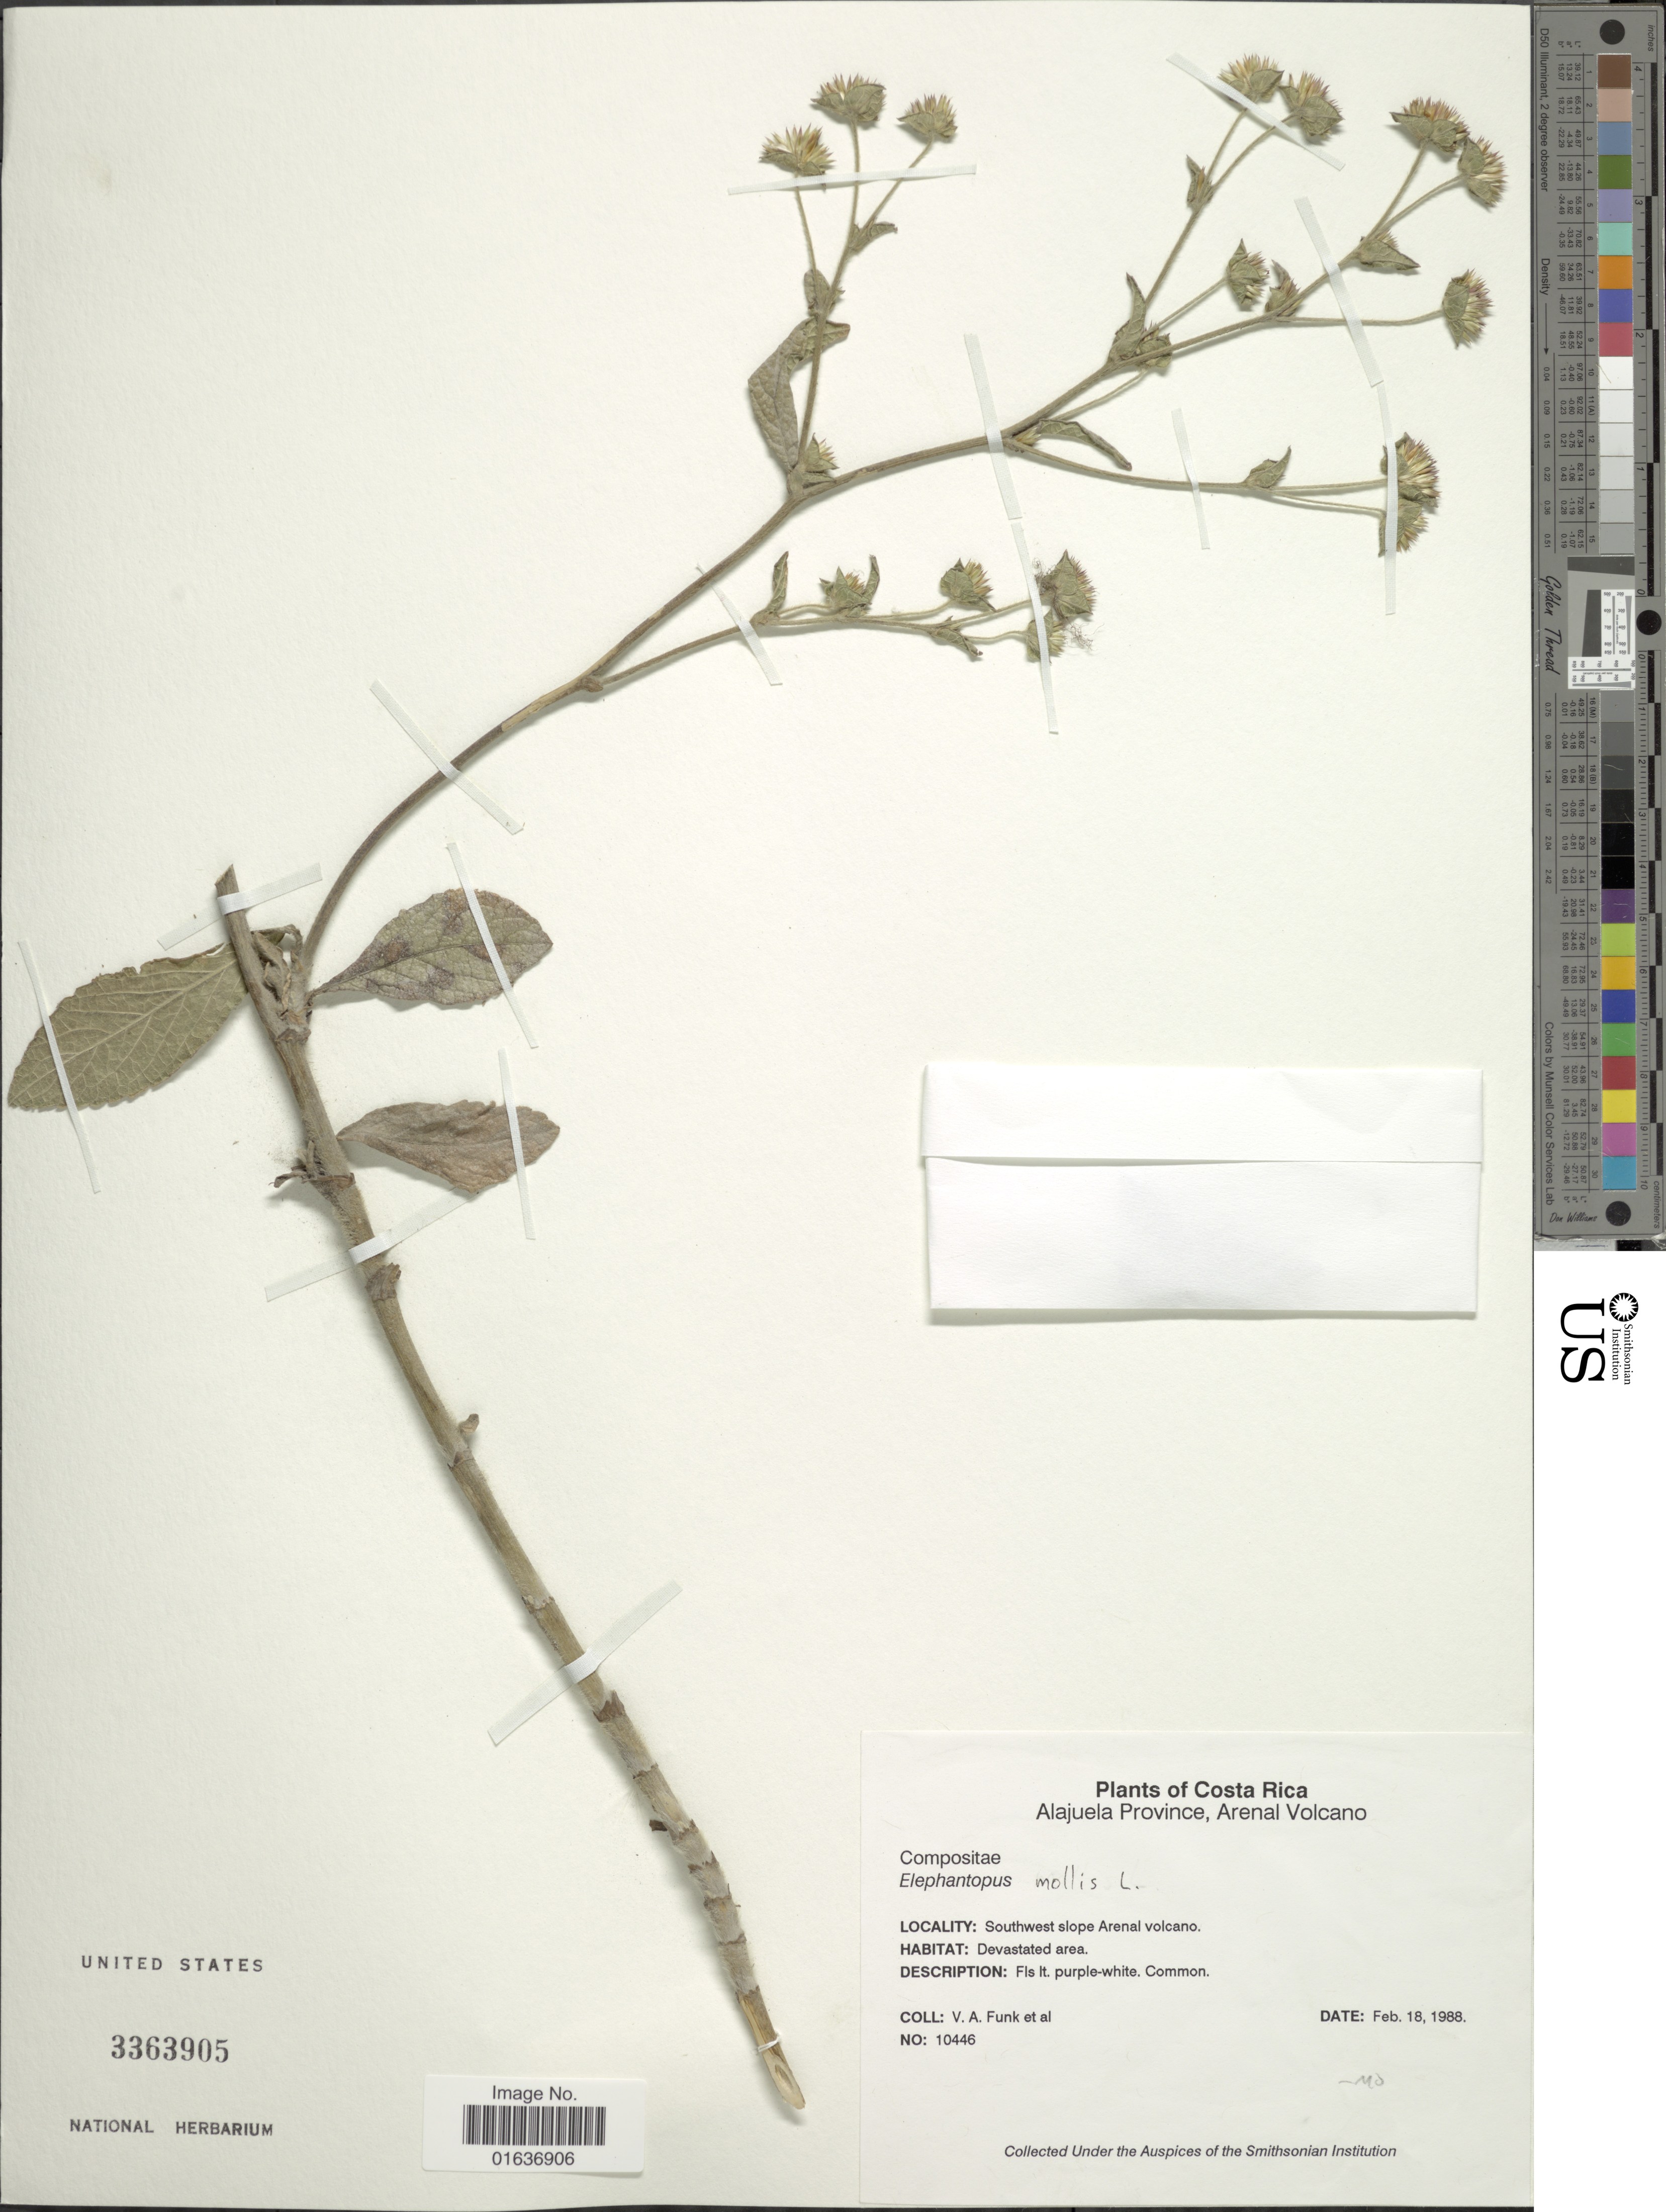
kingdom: Plantae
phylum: Tracheophyta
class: Magnoliopsida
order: Asterales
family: Asteraceae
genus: Elephantopus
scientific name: Elephantopus mollis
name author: Kunth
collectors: V. Funk & et al.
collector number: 10446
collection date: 1988-02-18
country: Costa Rica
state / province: Alajuela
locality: Arenal Volcano, Southwest slope Arenal volcano, devastated area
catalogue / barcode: US 3363905